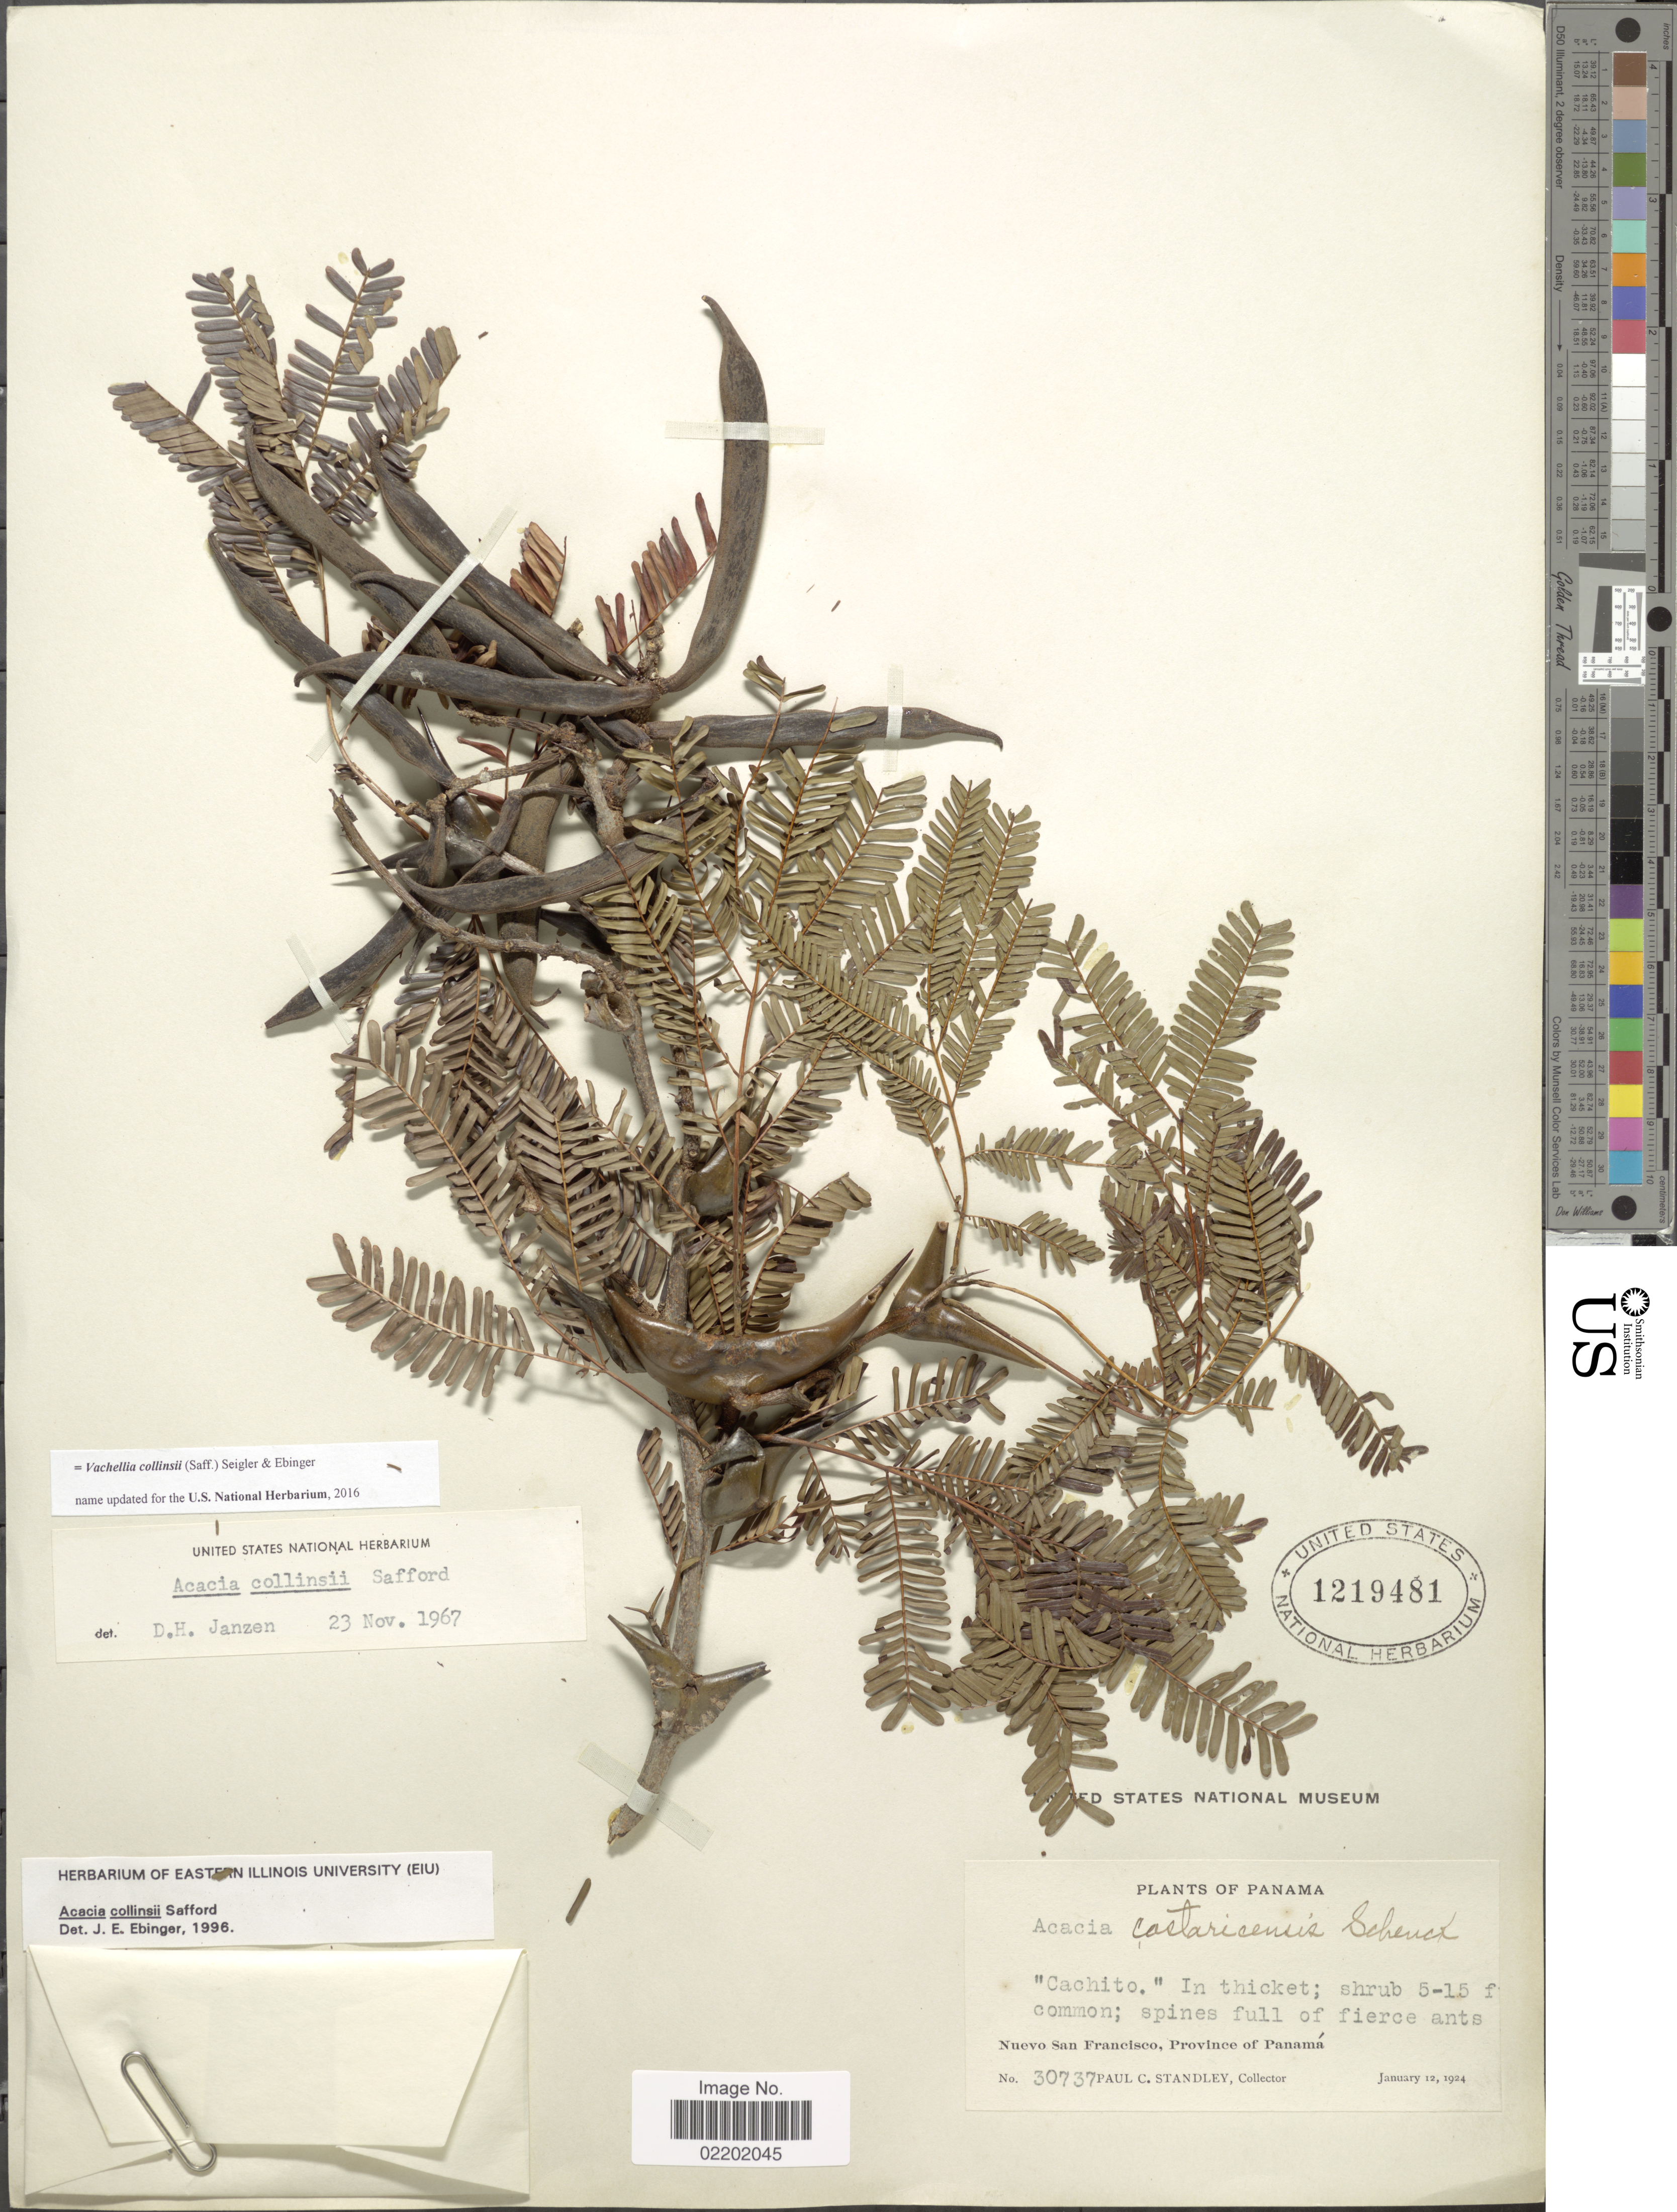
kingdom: Plantae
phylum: Tracheophyta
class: Magnoliopsida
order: Fabales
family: Fabaceae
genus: Vachellia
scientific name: Vachellia collinsii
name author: (Saff.) Seigler & Ebinger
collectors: P. C. Standley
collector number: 30737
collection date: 1924-01-12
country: Panama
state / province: Panamá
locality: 'Cachito', Nuevo San Francisco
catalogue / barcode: US 1219481